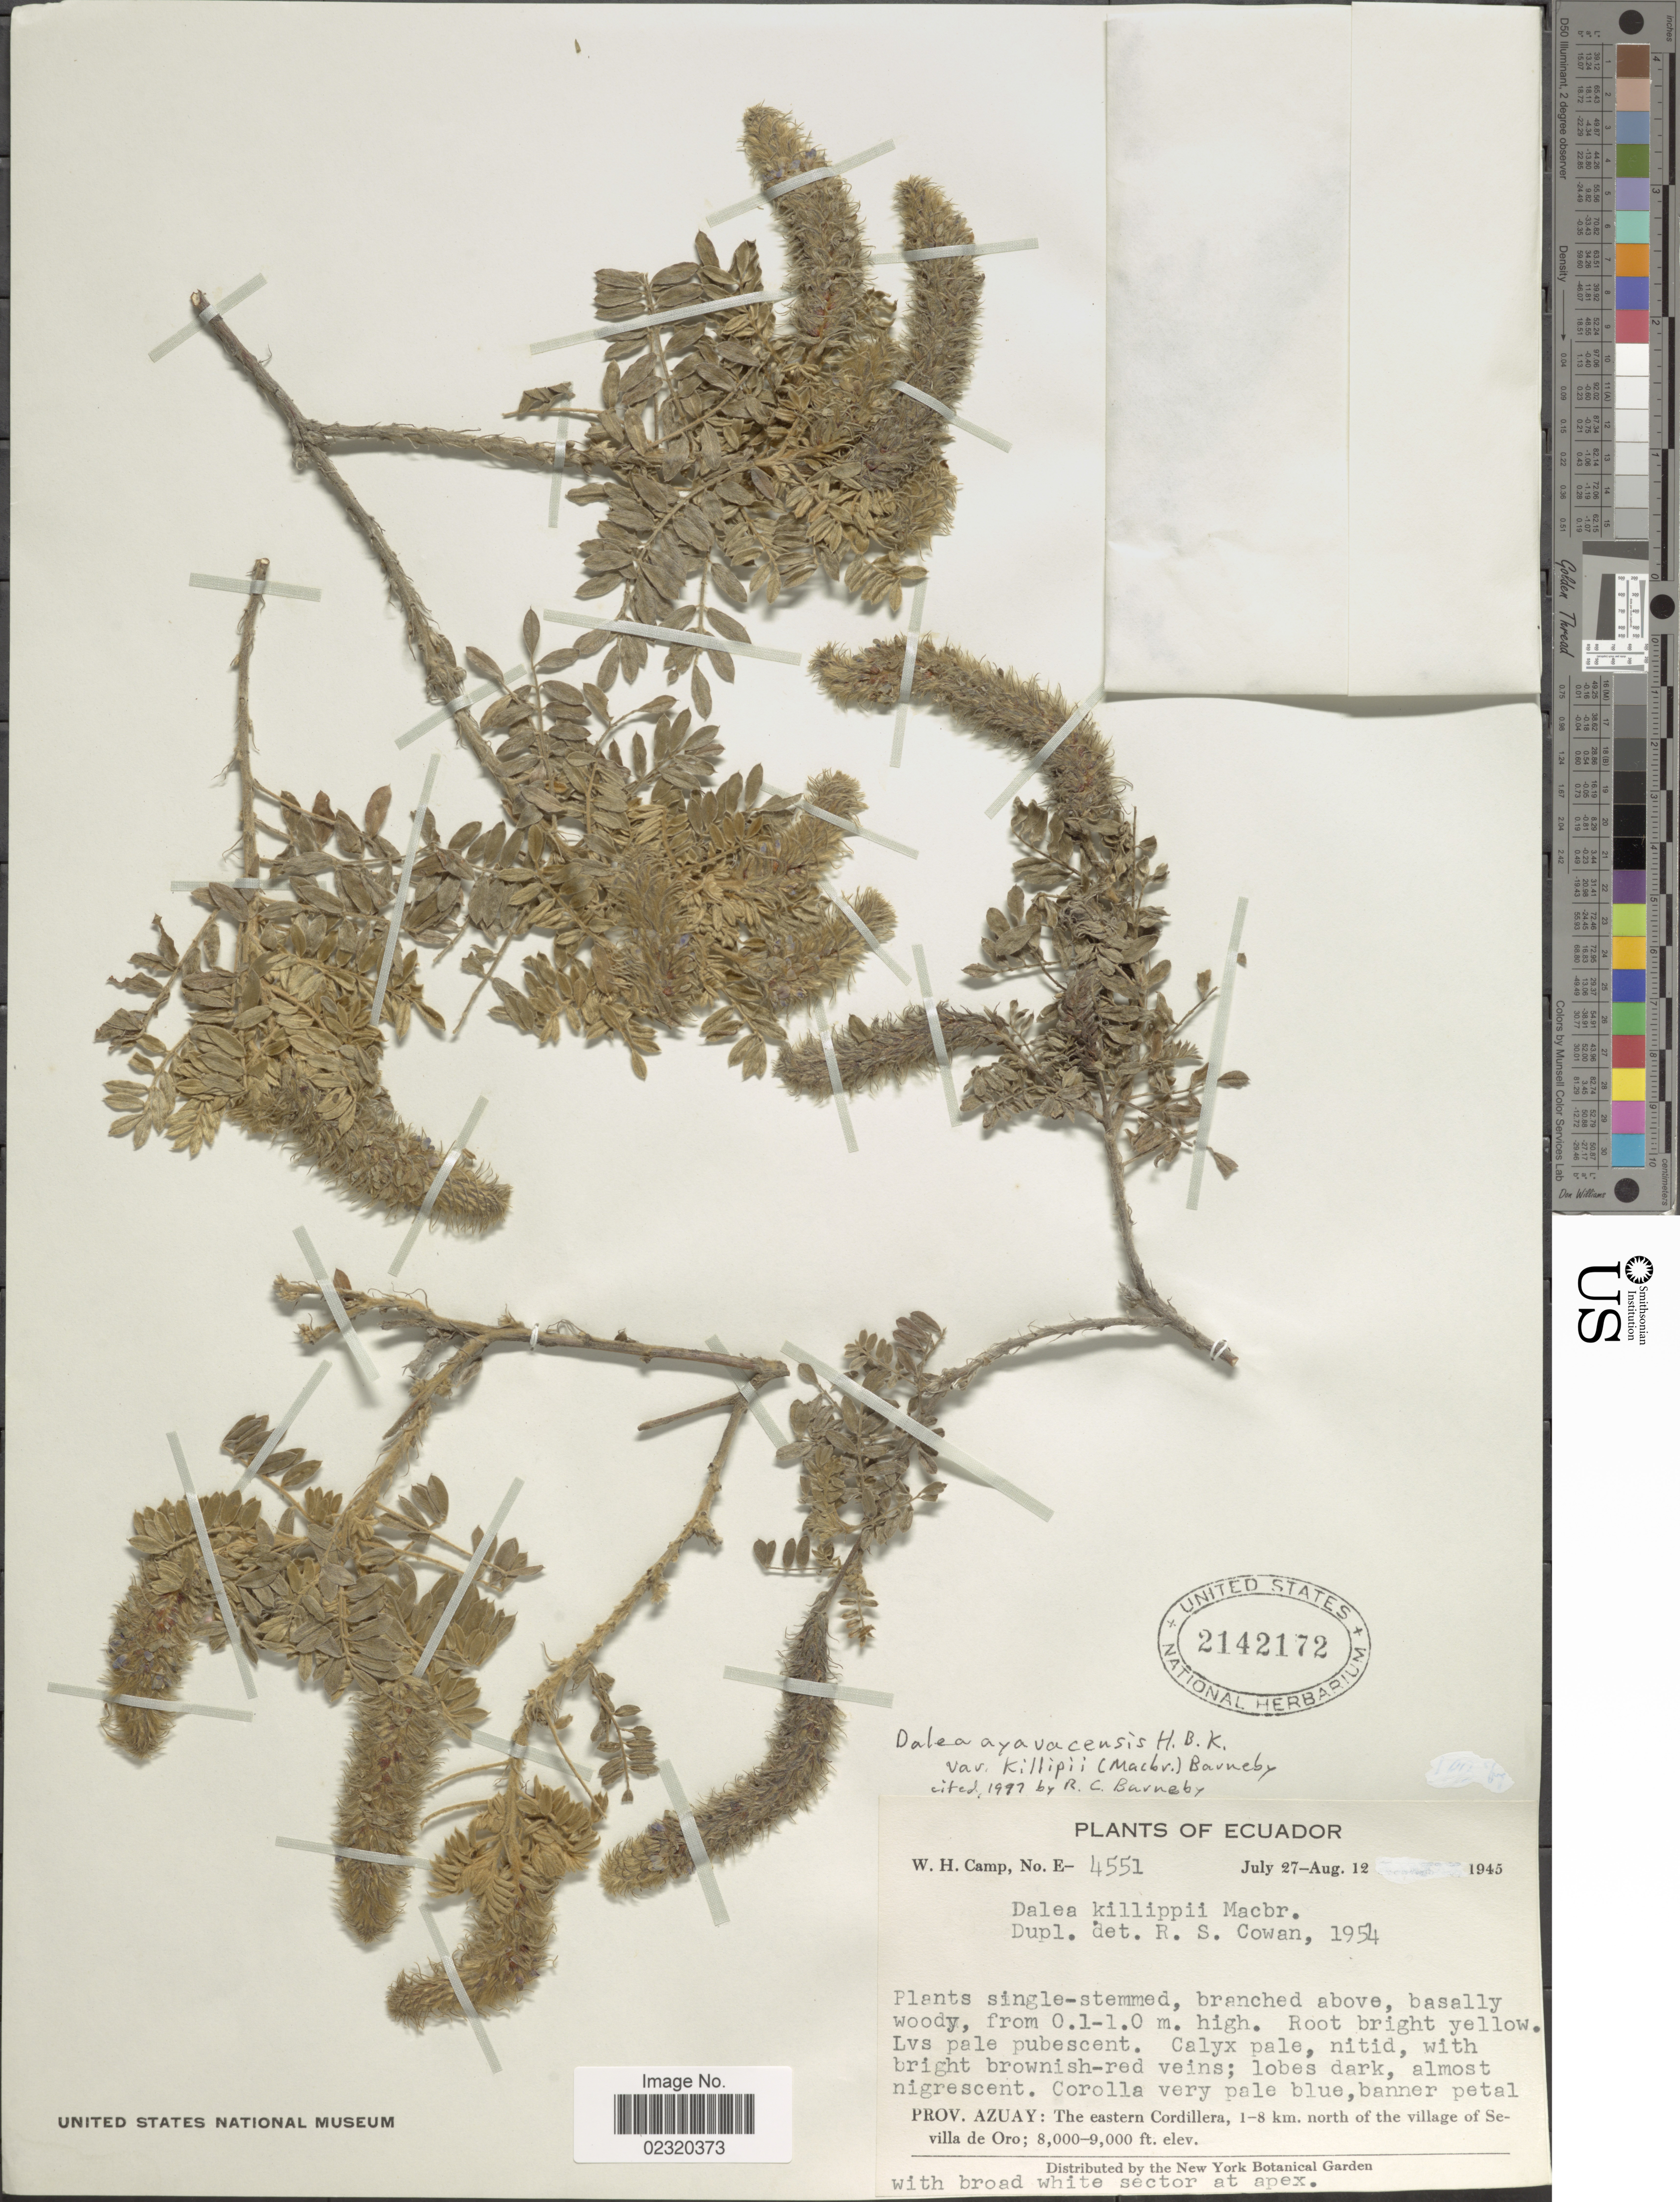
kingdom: Plantae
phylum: Tracheophyta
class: Magnoliopsida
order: Fabales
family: Fabaceae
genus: Dalea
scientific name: Dalea ayavacensis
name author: Kunth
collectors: W. H. Camp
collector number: E-4551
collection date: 1945-07-27/1945-08-12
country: Ecuador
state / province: Azuay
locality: The eastern Cordillera, 1-8 km. north of the village a Sevilla de Oro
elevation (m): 2438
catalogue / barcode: US 2142172